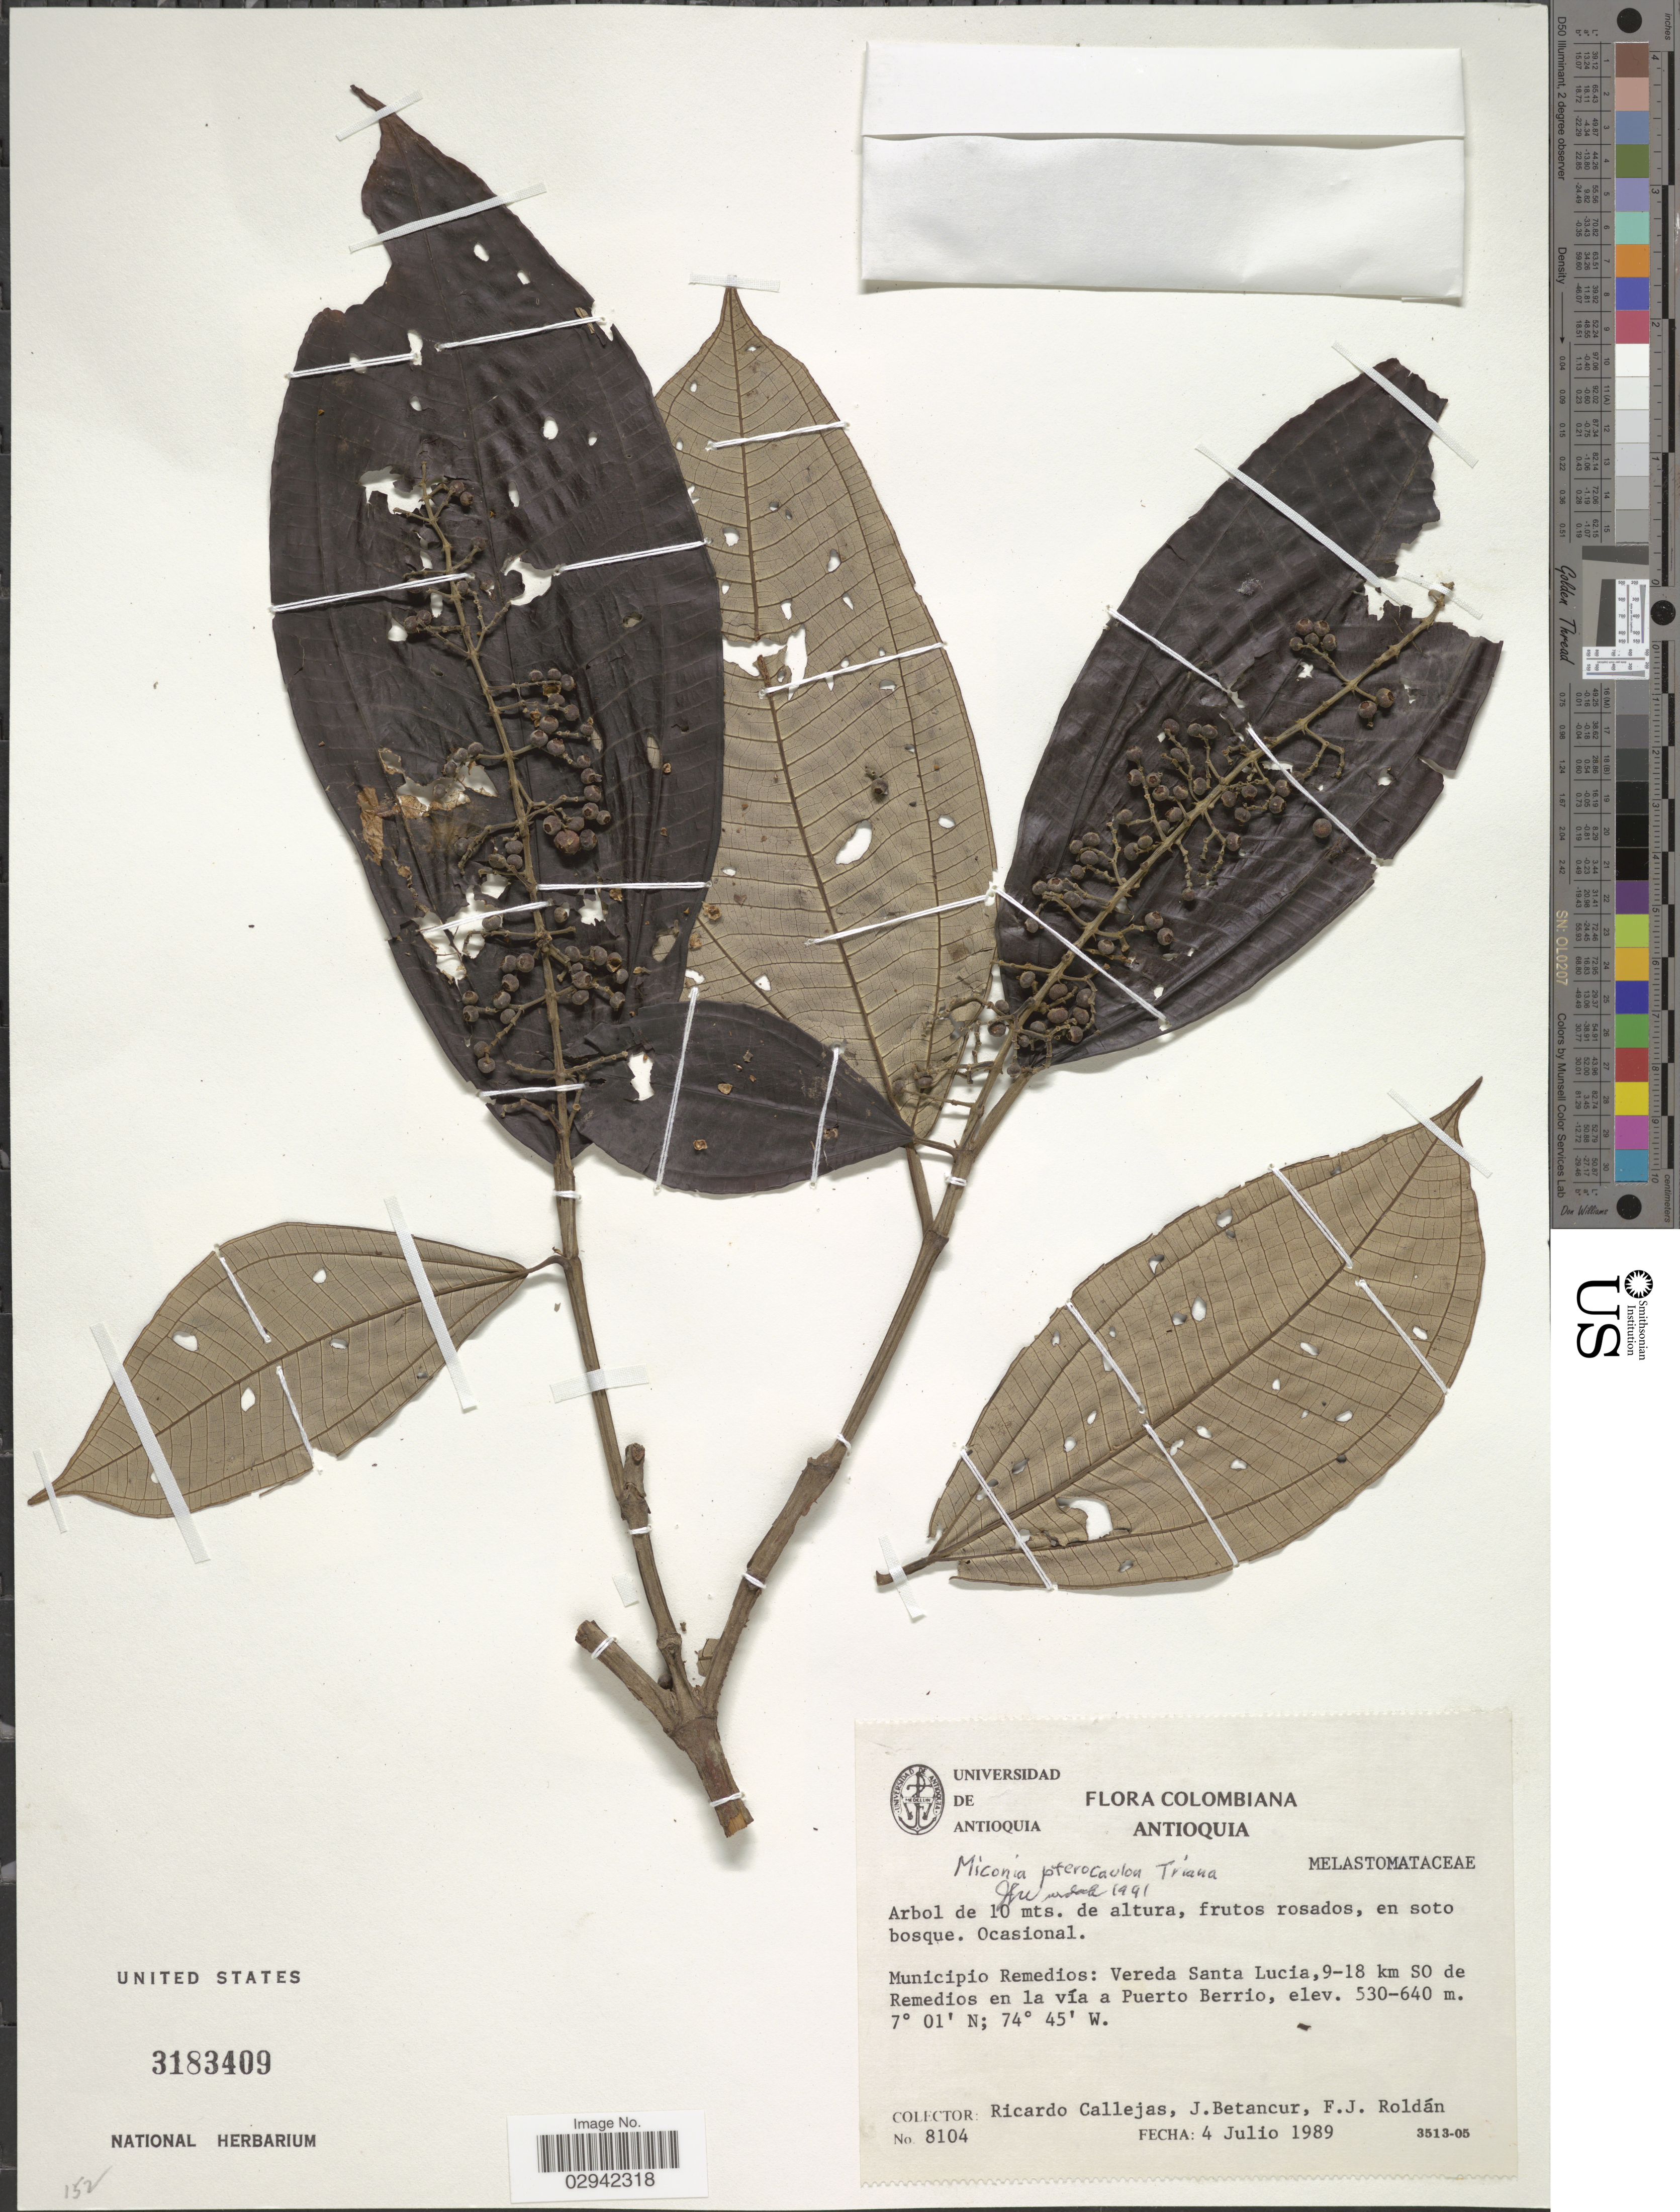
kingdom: Plantae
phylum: Tracheophyta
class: Magnoliopsida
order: Myrtales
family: Melastomataceae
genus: Miconia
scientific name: Miconia pterocaulon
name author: Triana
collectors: R. Callejas, J. Betancur & F. J. Roldán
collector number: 8104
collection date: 1989-07-04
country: Colombia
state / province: Antioquia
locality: Municipio Remedios: Vereda Santa Lucia, 9-18 km SO de Remedios en la vía a Puerto Berrio.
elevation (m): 530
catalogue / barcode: US 3183409